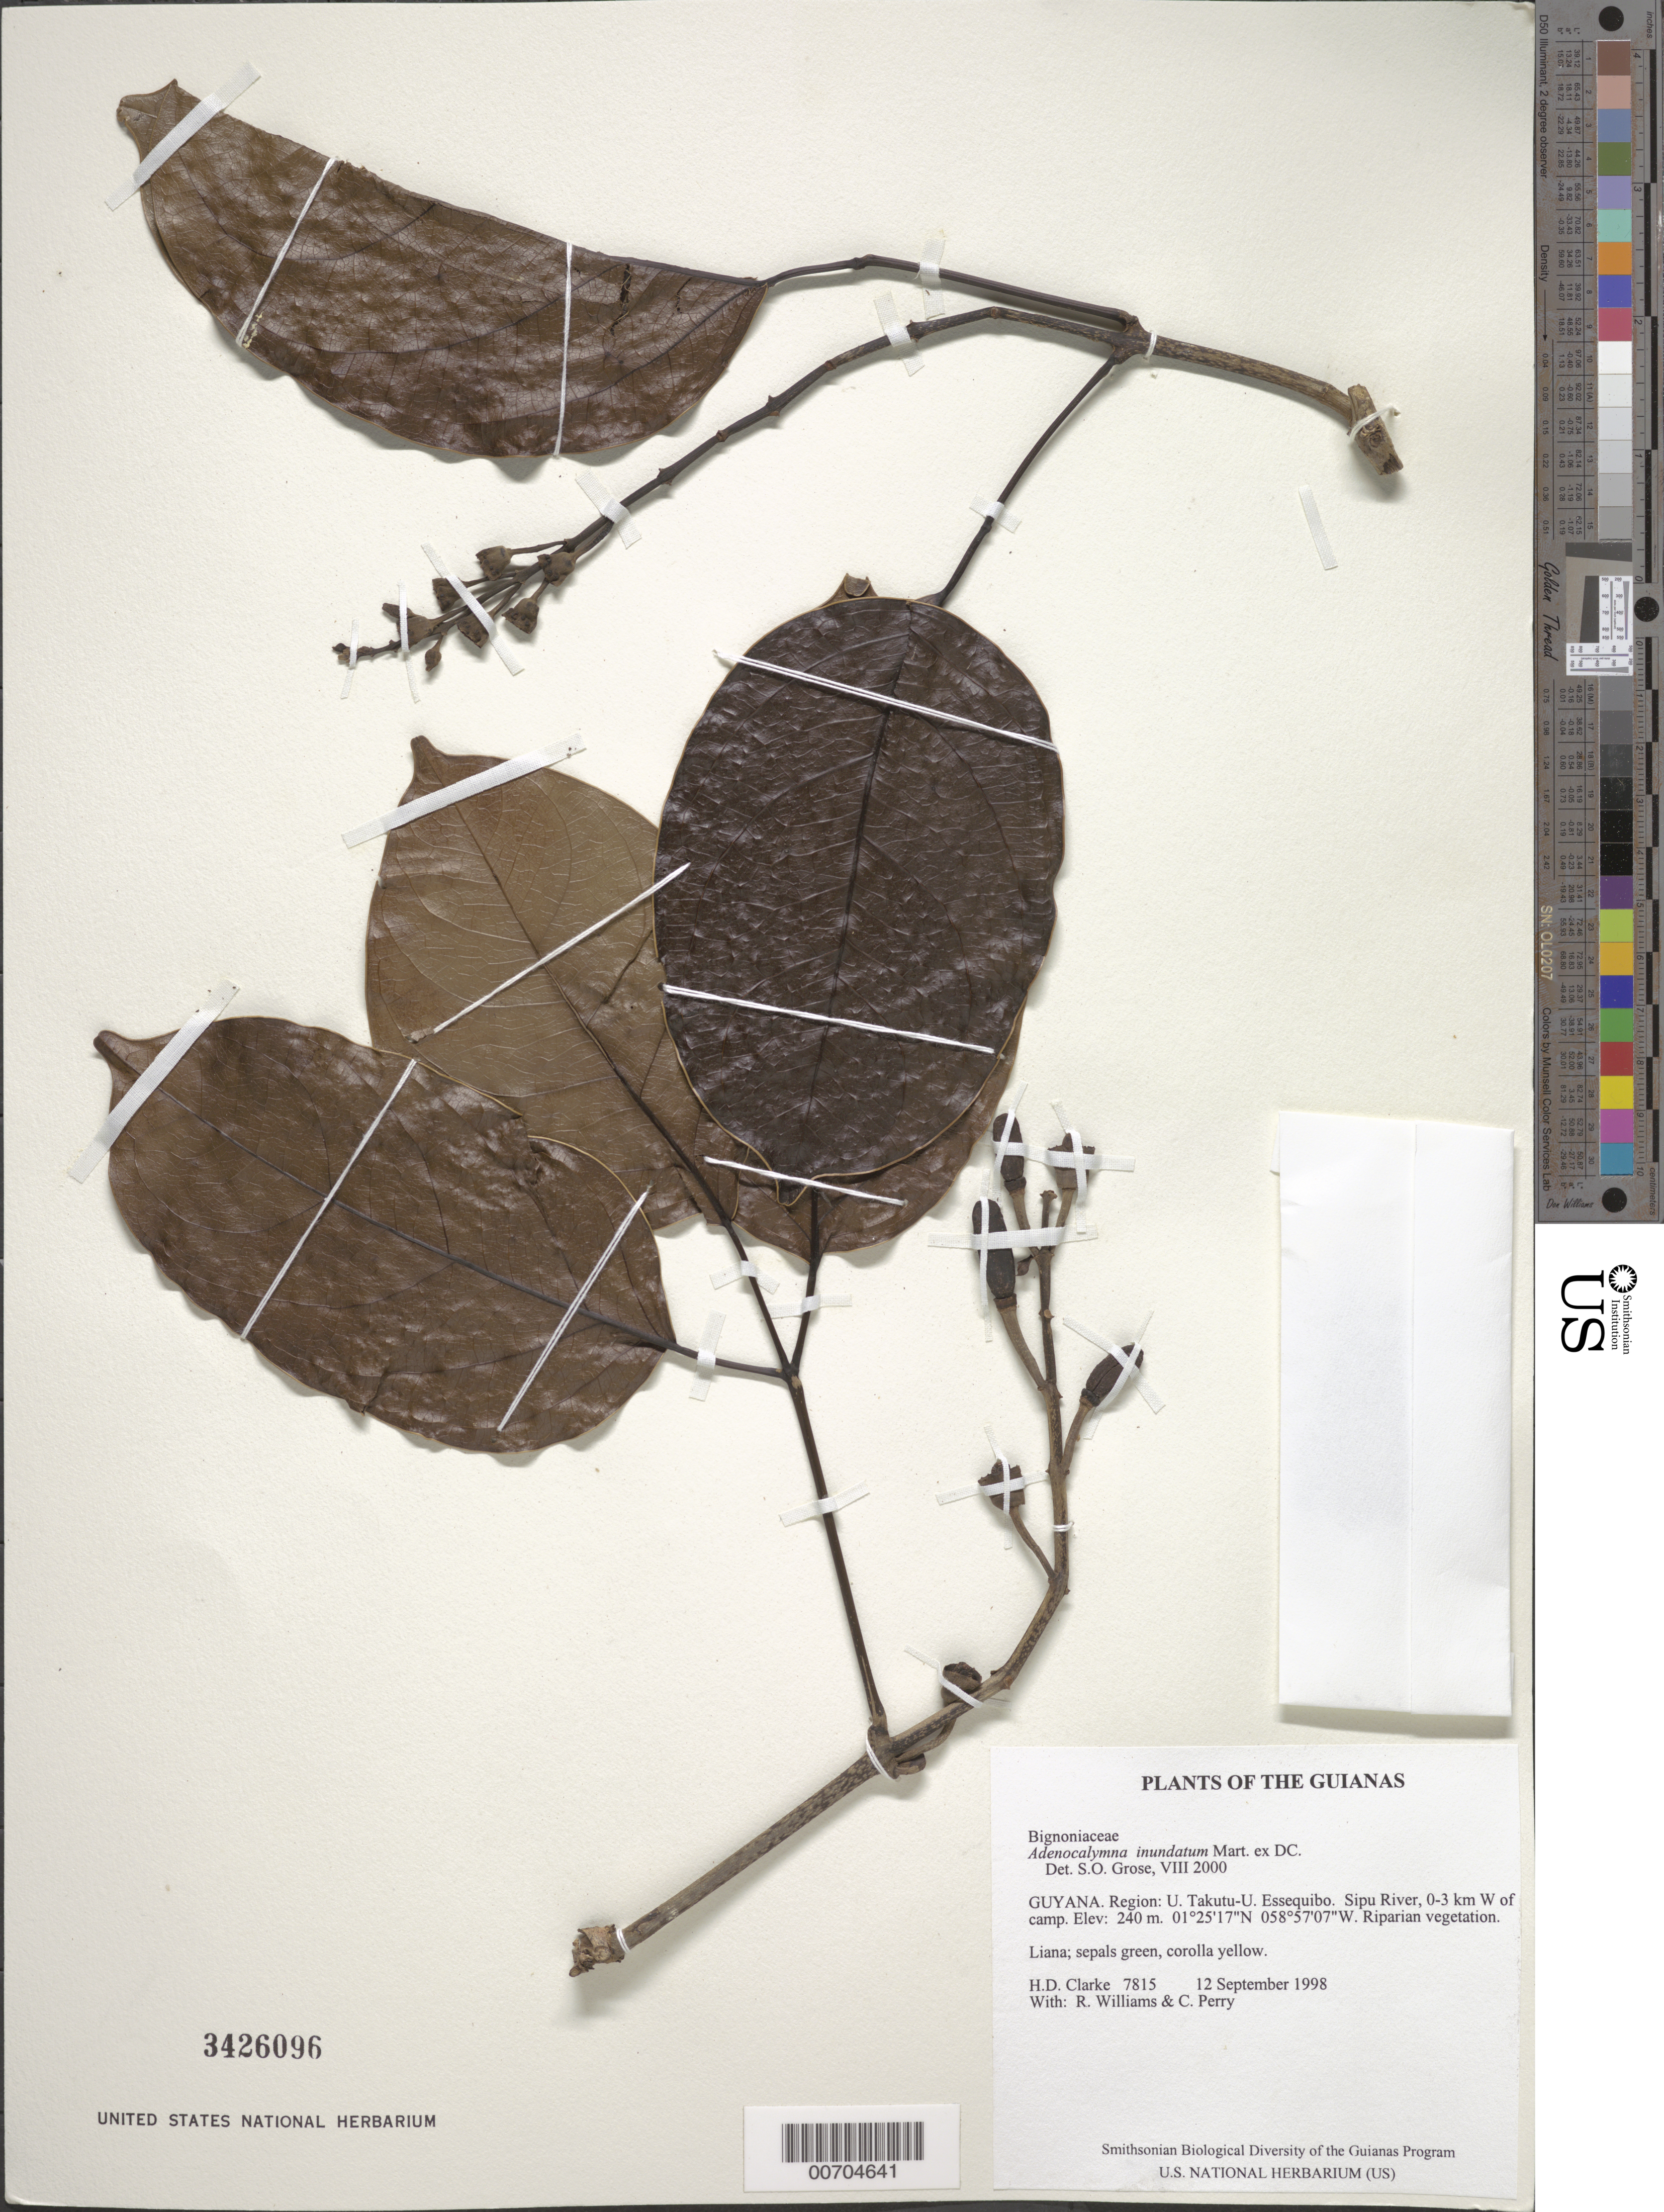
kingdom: Plantae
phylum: Tracheophyta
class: Magnoliopsida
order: Lamiales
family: Bignoniaceae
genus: Adenocalymma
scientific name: Adenocalymma inundatum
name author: Mart. ex DC.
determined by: Grose, S. O.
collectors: H. D. Clarke, R. Williams & C. Perry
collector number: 7815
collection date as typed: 12 September 1998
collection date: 1998-09-12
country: Guyana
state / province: U. Takutu-U. Essequibo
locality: Sipu River, 0-3 km W of camp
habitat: Riparian vegetation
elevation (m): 240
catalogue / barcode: US 3426096